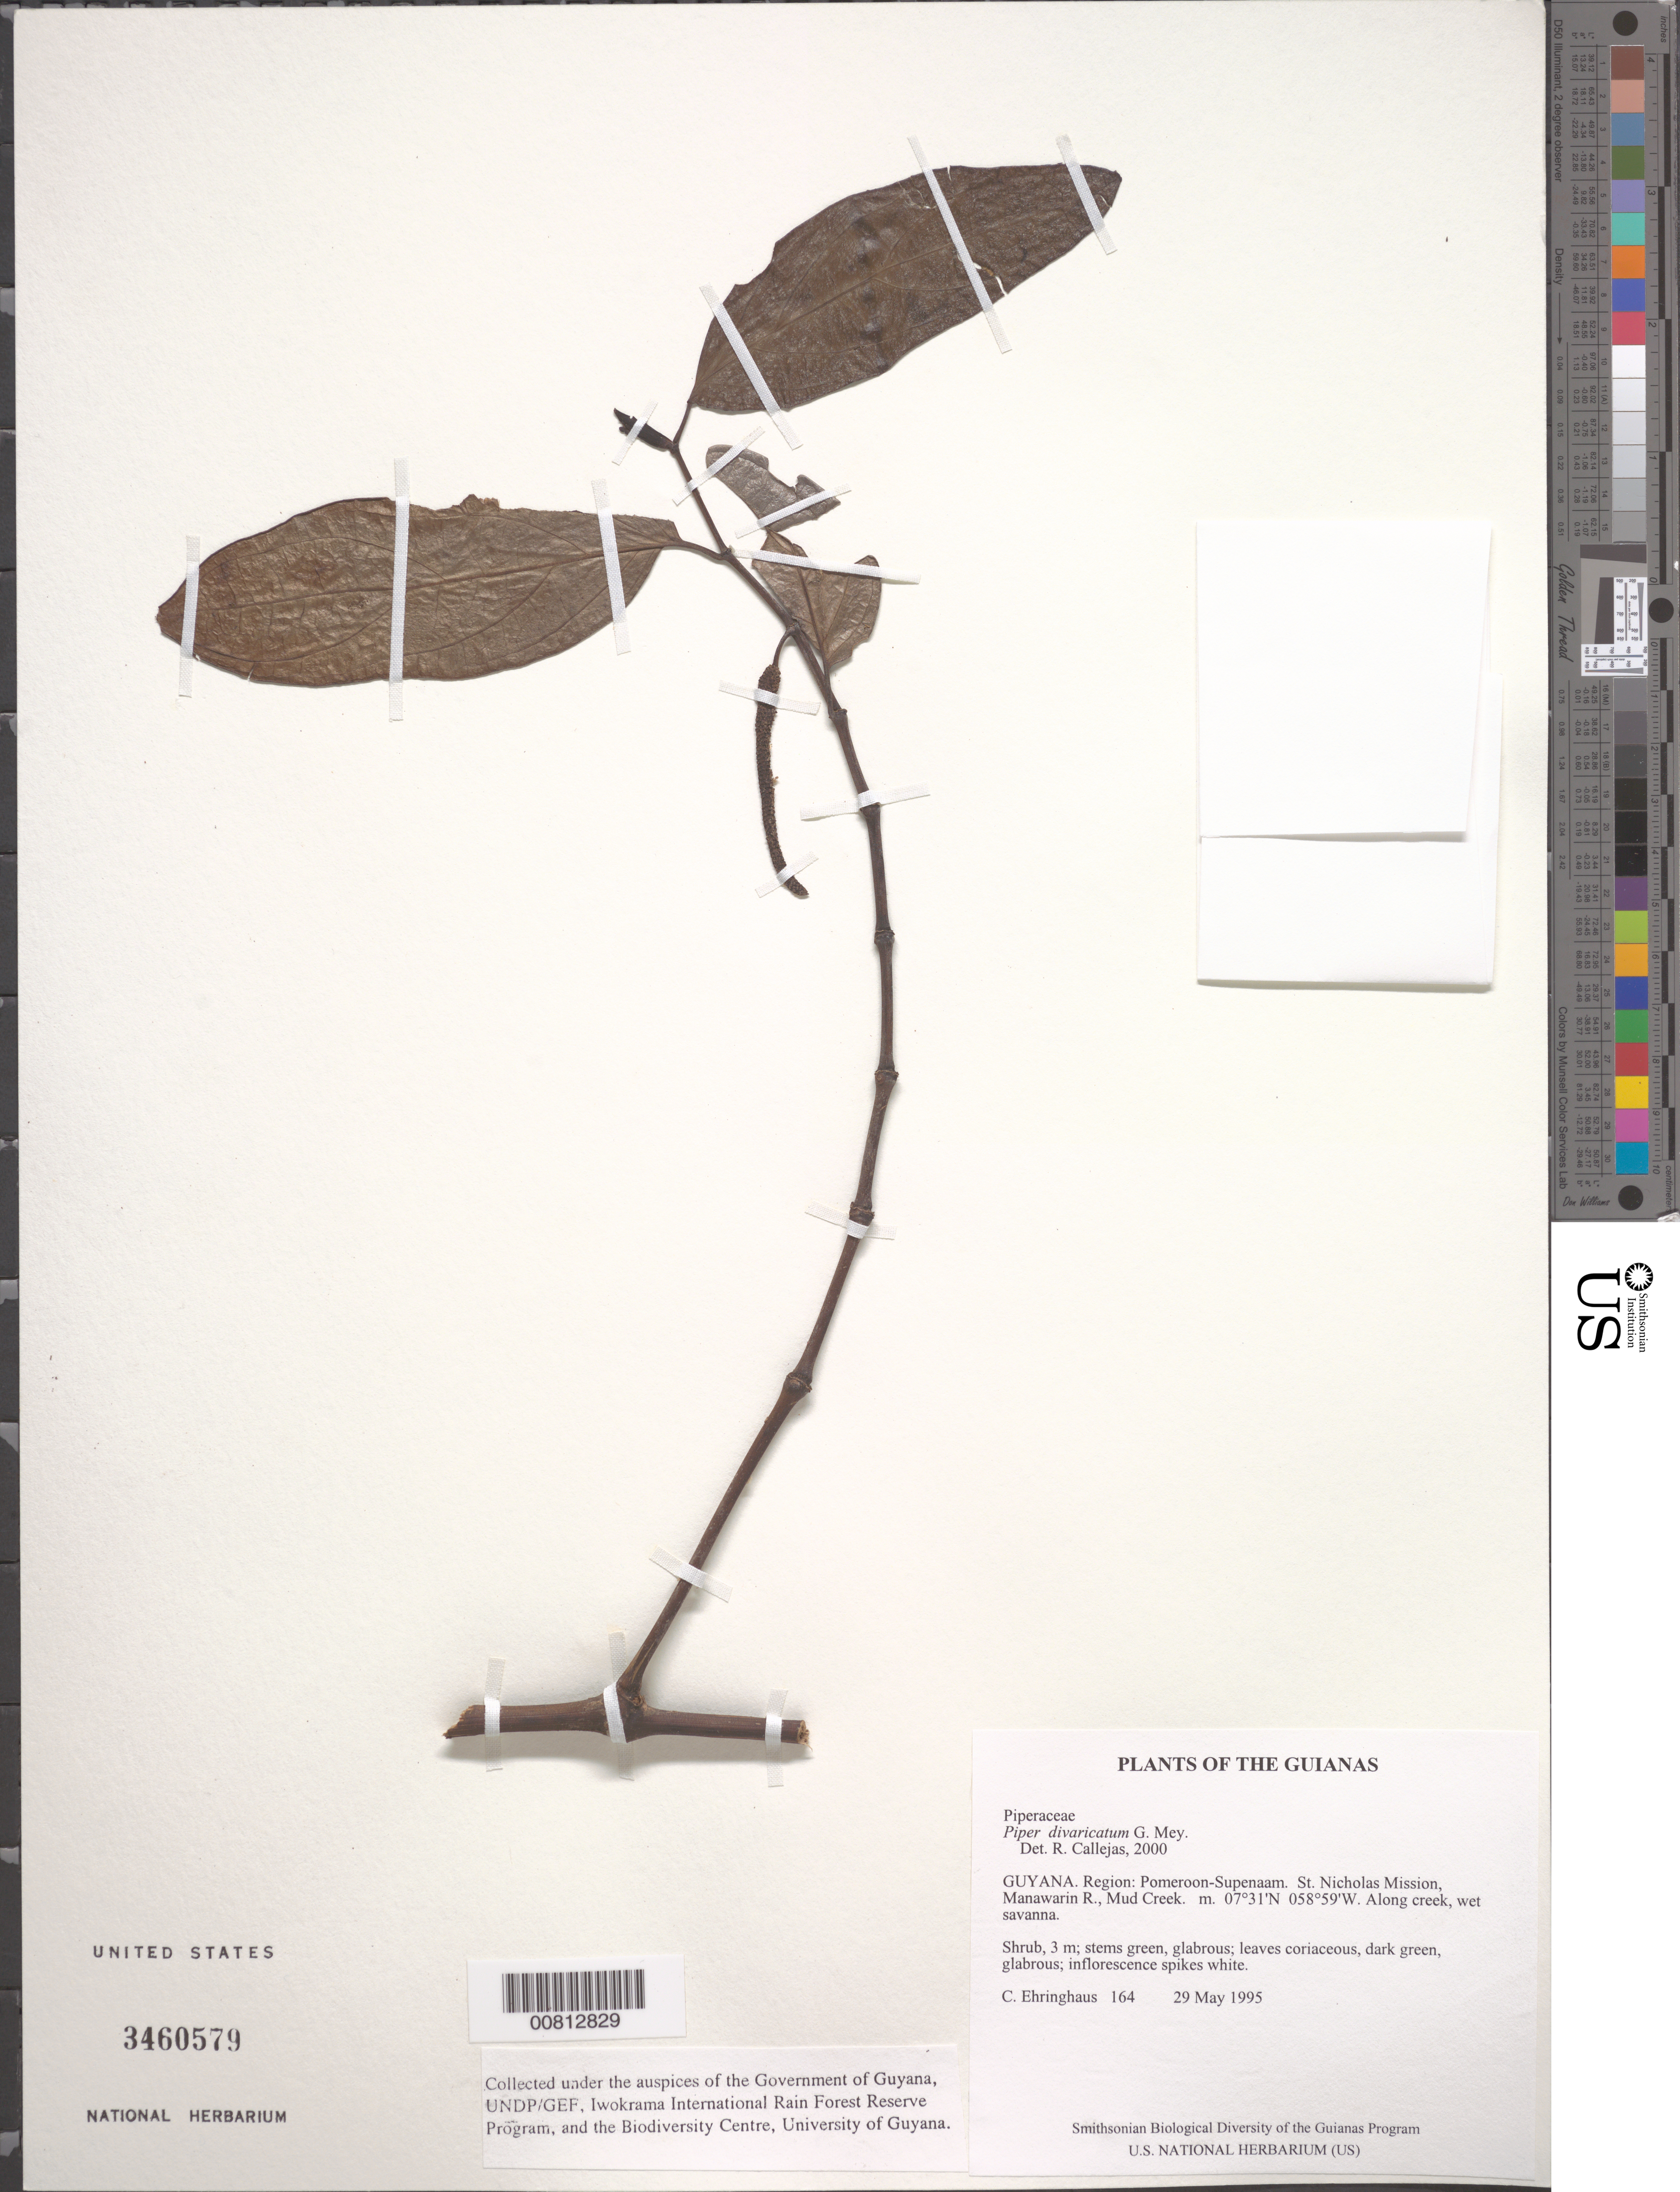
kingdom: Plantae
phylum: Tracheophyta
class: Magnoliopsida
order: Piperales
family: Piperaceae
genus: Piper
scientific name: Piper divaricatum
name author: G. Mey.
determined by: Callejas, Ricardo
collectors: C. Ehringhaus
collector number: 164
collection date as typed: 29 May 1995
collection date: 1995-05-29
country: Guyana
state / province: Pomeroon-Supenaam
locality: St. Nicholas Mission, Manawarin R., Mud Creek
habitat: Along creek, wet savanna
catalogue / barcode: US 3460579